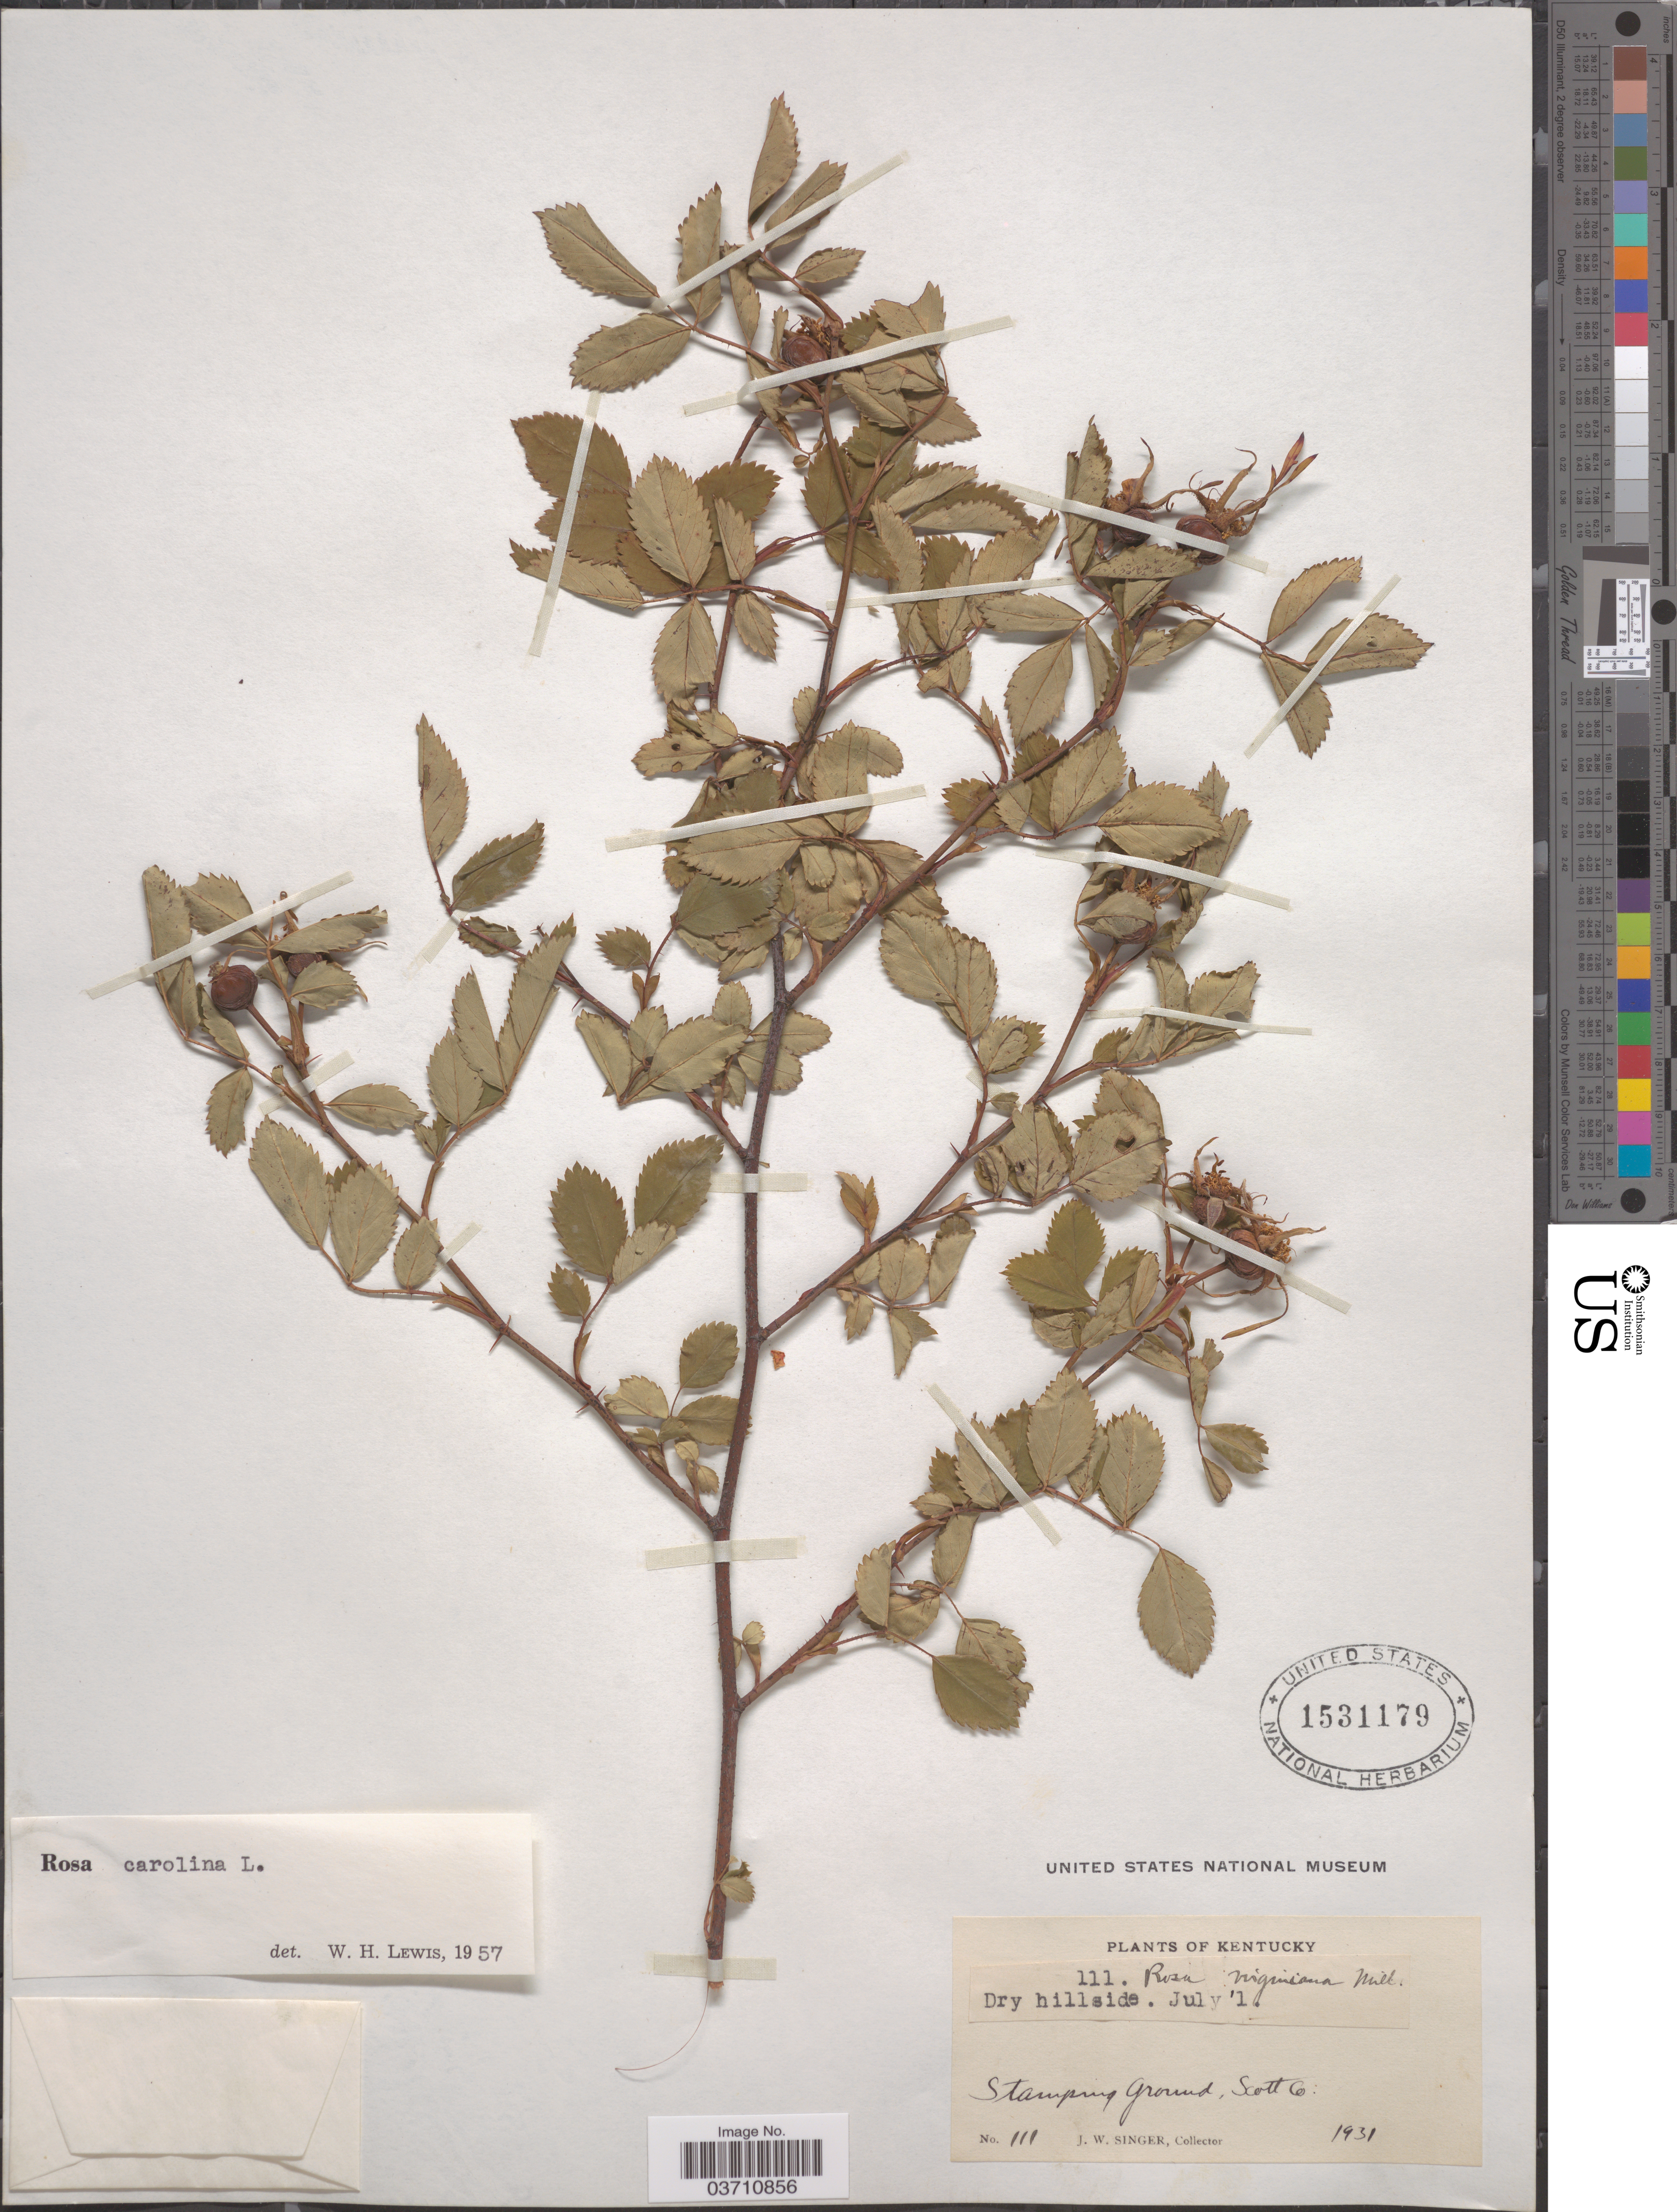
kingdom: Plantae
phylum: Tracheophyta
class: Magnoliopsida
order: Rosales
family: Rosaceae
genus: Rosa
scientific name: Rosa carolina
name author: L.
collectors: J. EW. Singer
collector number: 111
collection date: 1931-07-01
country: United States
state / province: Kentucky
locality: Stamping Ground. Scott Co.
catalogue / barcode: US 1531179